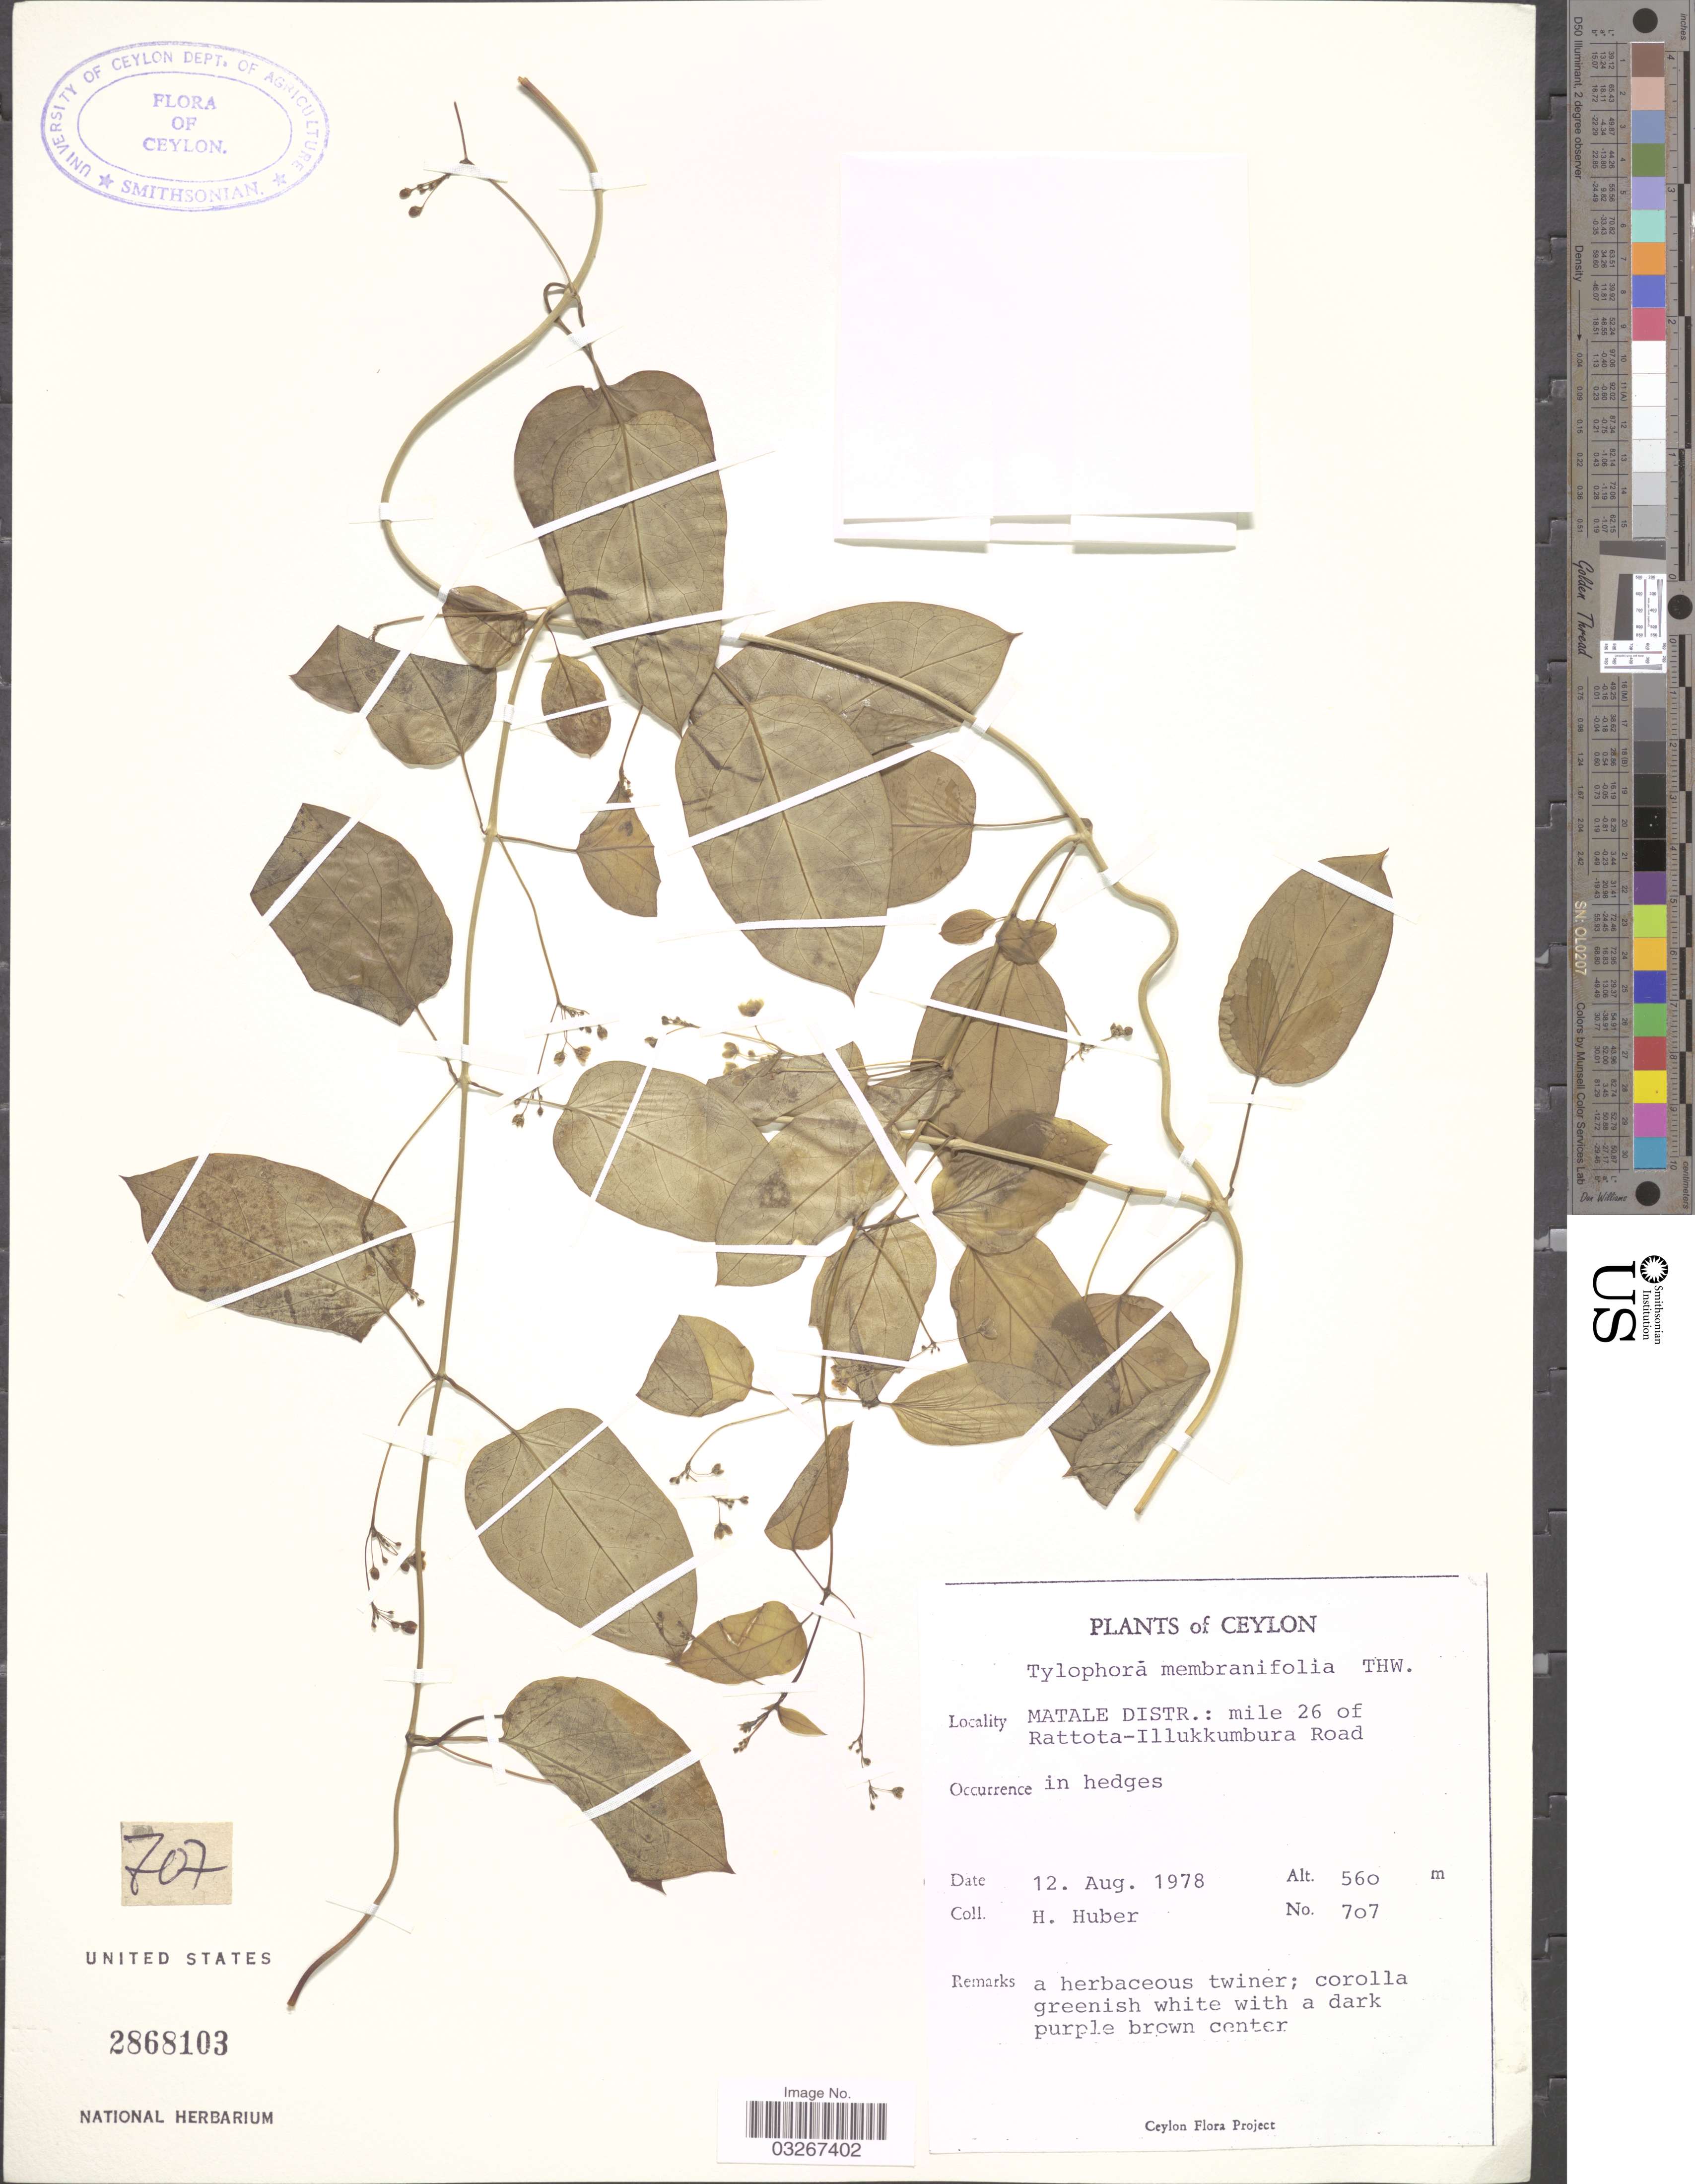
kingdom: Plantae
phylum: Tracheophyta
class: Magnoliopsida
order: Gentianales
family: Apocynaceae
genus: Tylophora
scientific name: Tylophora membranifolia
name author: Thwaites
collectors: H. Huber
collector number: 707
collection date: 1978-08-12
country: Sri Lanka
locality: Ceylon. Matale Distr.: mile 26 of Rattota-Illukkumbura Road.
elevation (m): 560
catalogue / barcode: US 2868103